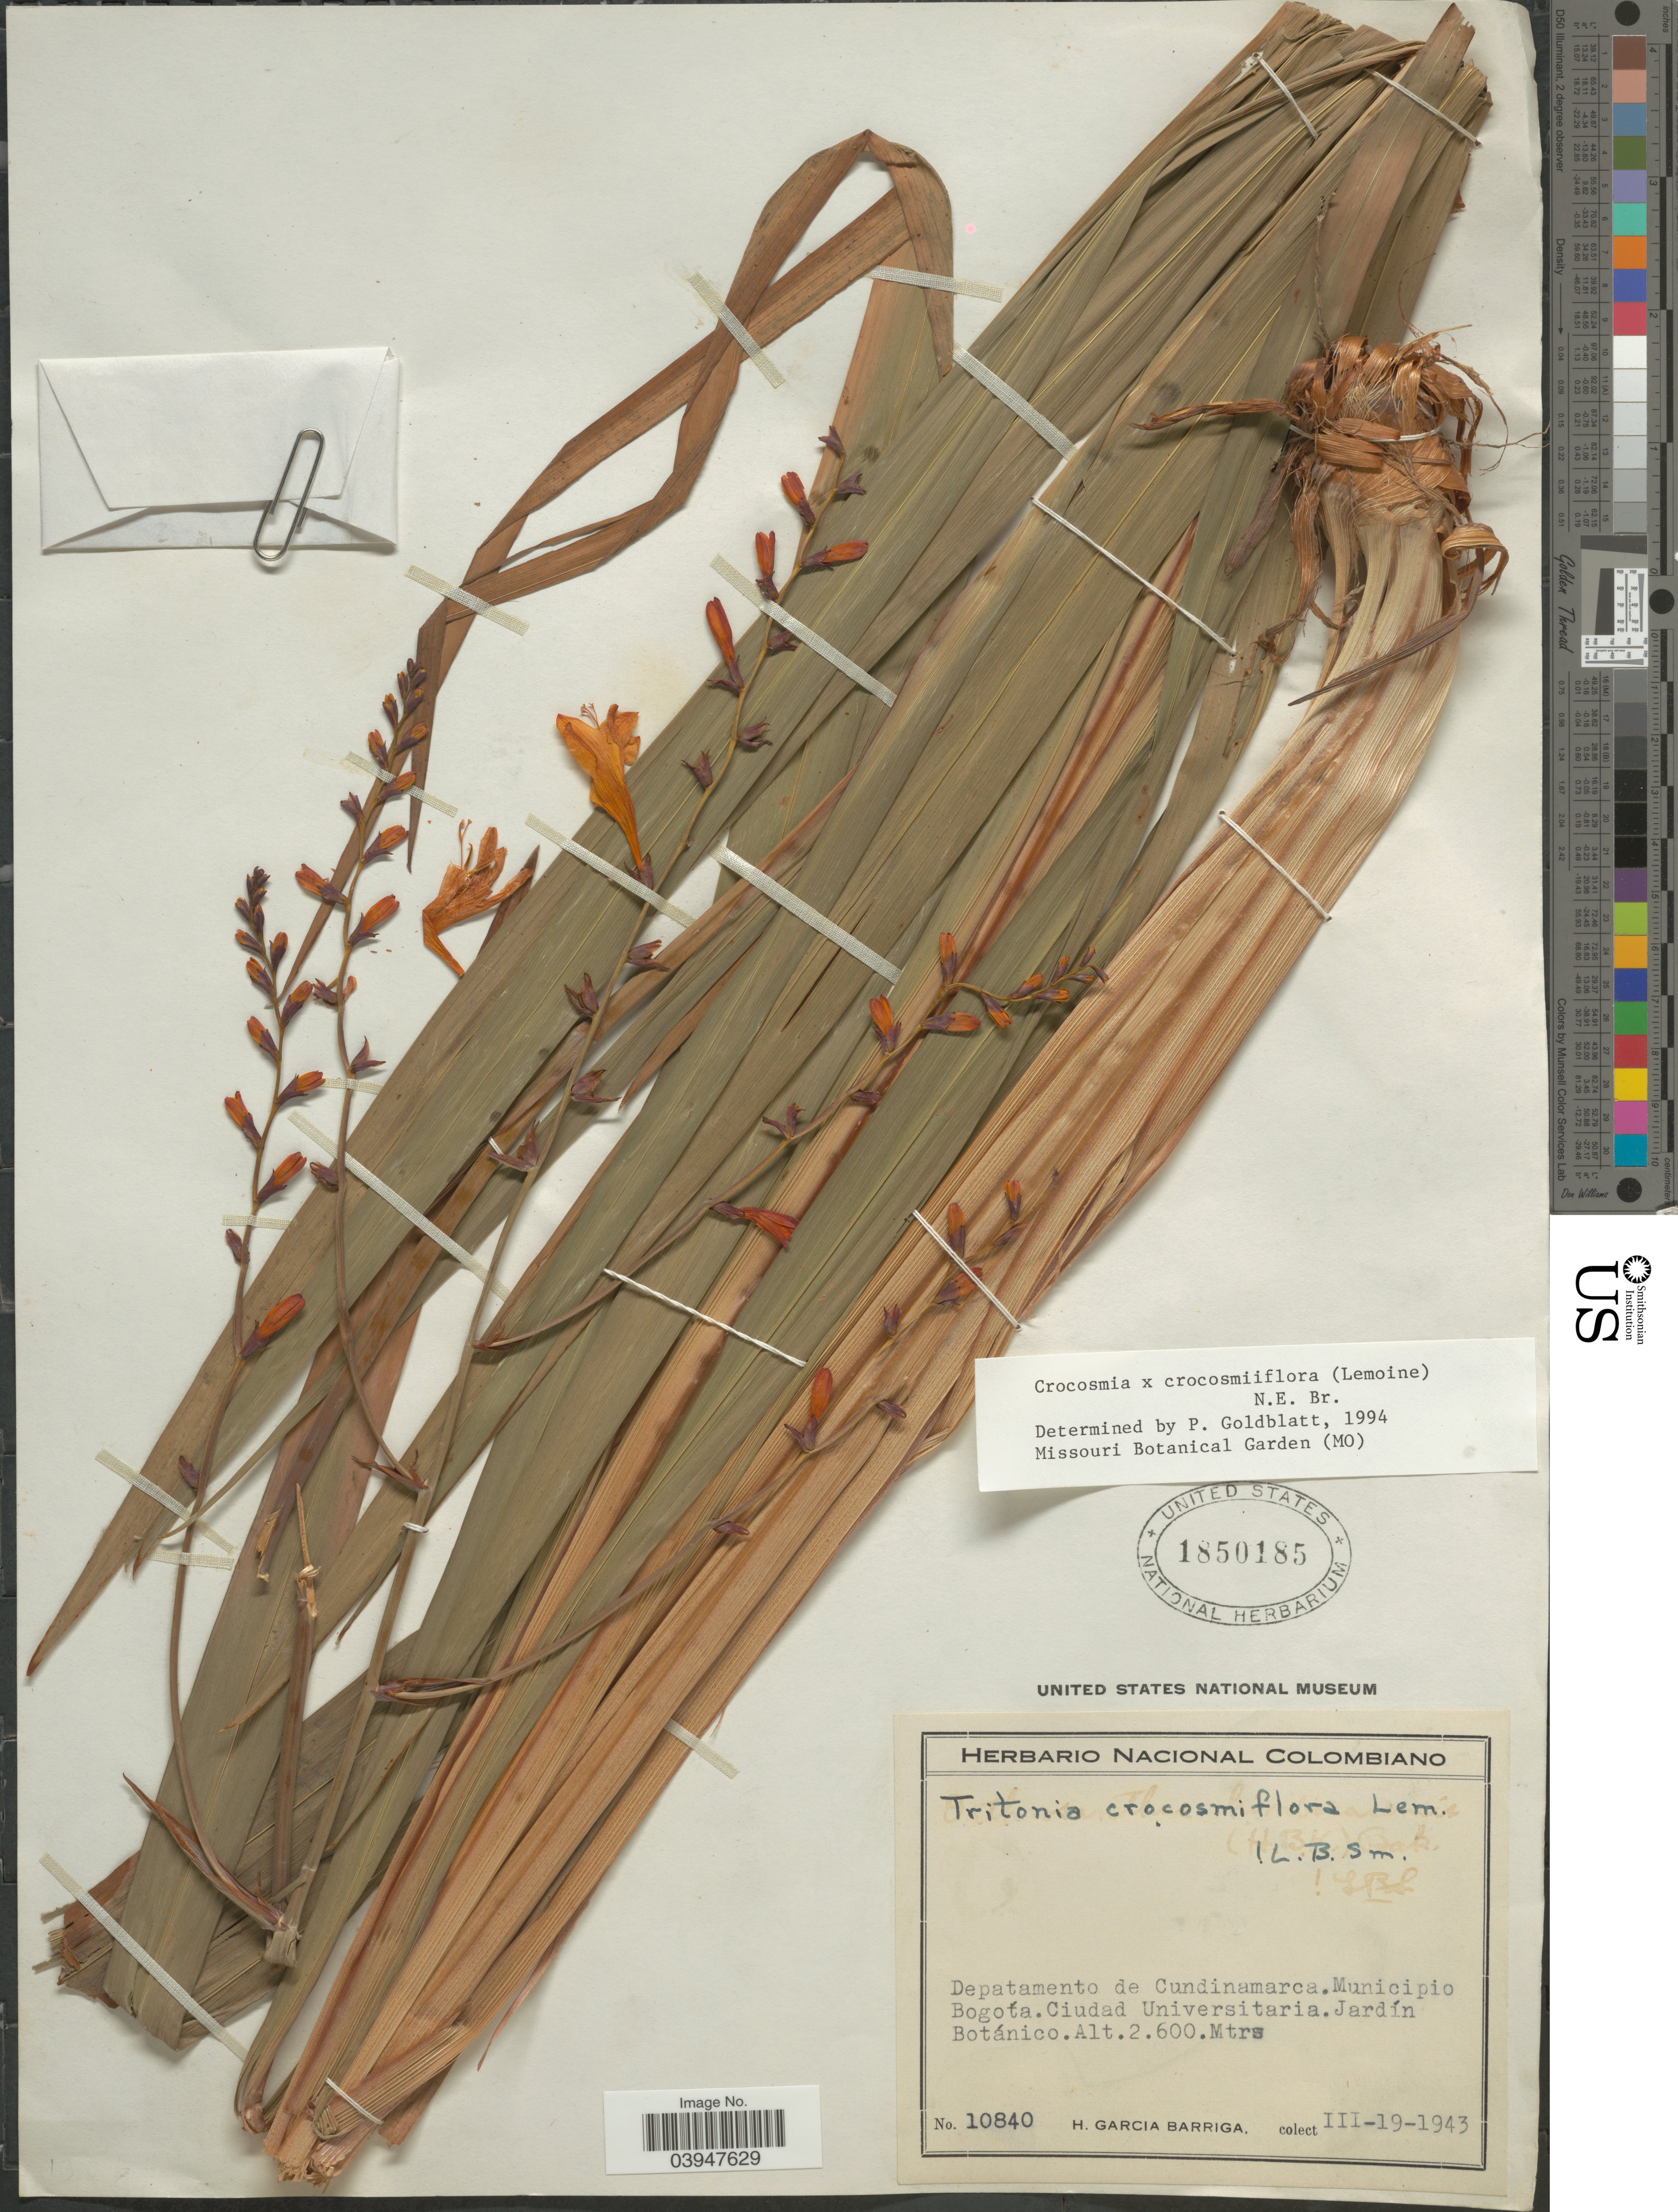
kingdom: Plantae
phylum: Tracheophyta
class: Liliopsida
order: Asparagales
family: Iridaceae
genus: Crocosmia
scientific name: Crocosmia x crocosmiiflora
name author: (Lemoine) N.E. Br.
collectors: H. García Barriga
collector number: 10840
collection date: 1943-03-19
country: Colombia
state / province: Cundinamarca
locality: Depatamento de Cundinamarca. Municipio Bogota. Ciudad Universitaria. Jardín Botánico.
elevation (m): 2600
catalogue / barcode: US 1850185